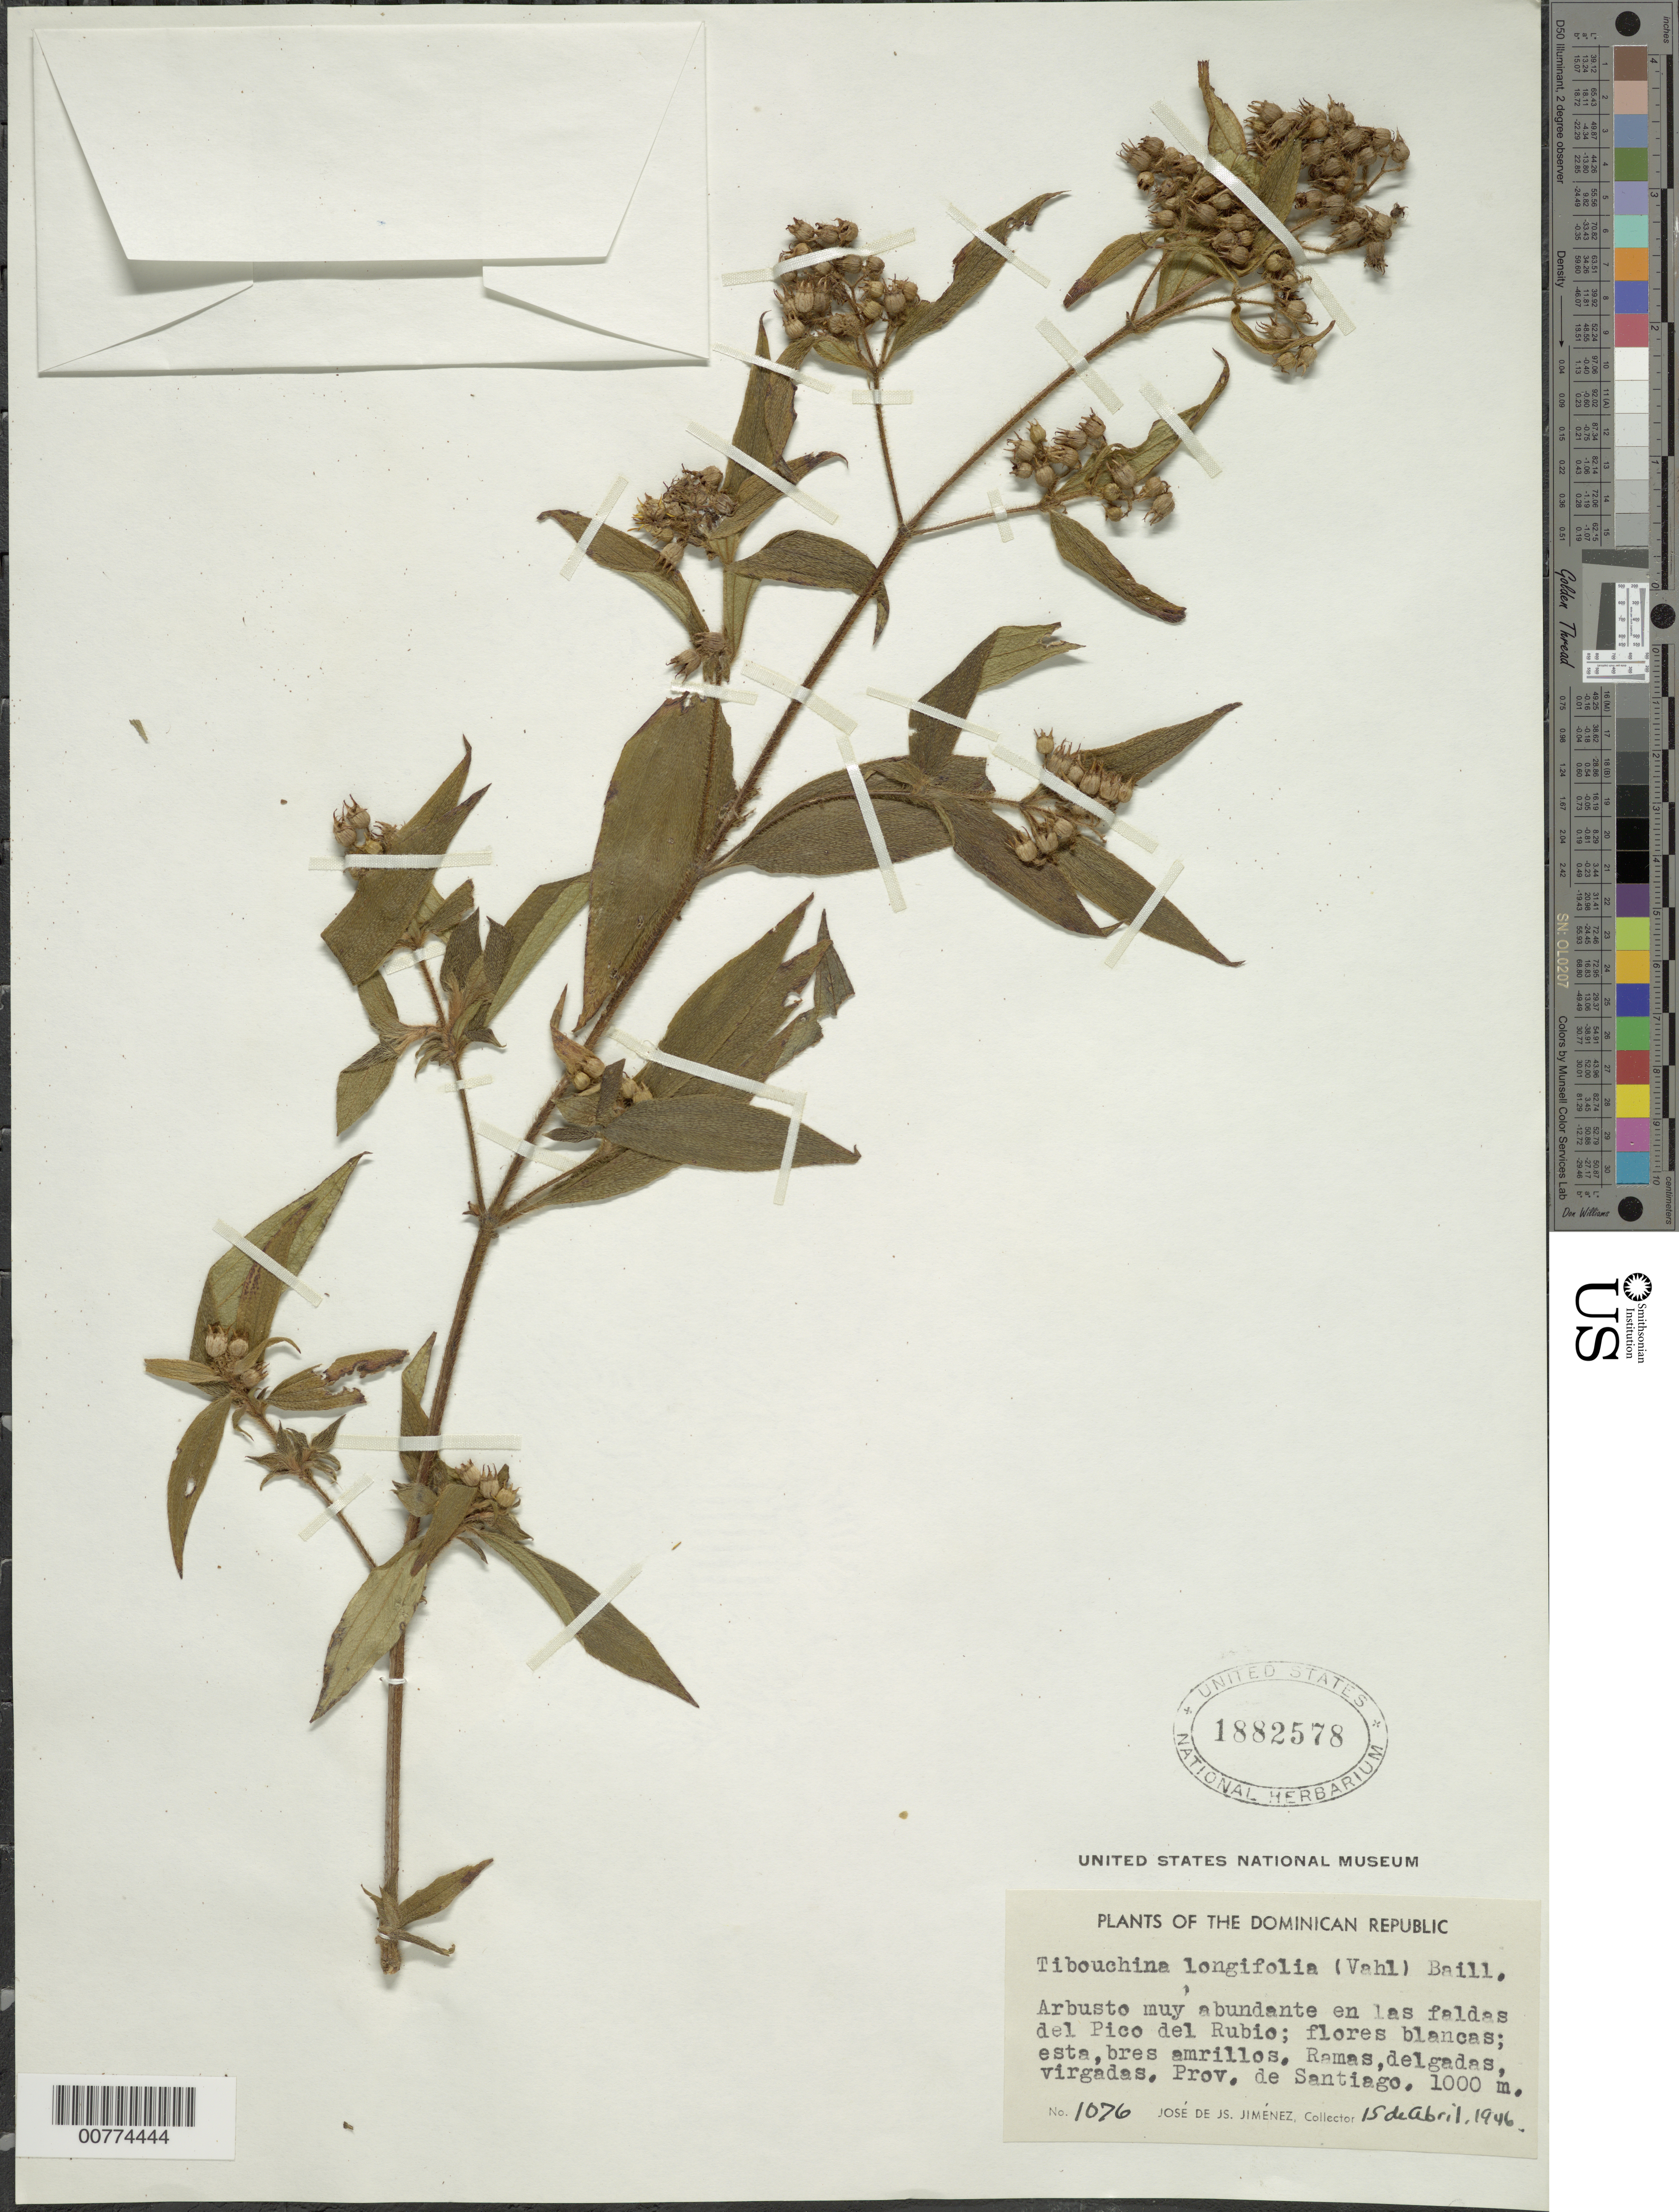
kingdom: Plantae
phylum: Tracheophyta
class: Magnoliopsida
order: Myrtales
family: Melastomataceae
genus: Chaetogastra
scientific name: Chaetogastra longifolia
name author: (Vahl) DC.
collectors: J. J. Jiménez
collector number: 1076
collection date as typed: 15 Apr 1946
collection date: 1946-04-15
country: Dominican Republic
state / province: Santiago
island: Hispaniola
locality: Base of Pico del Rubio.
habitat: Base of mountain.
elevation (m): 1000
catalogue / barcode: US 1882578